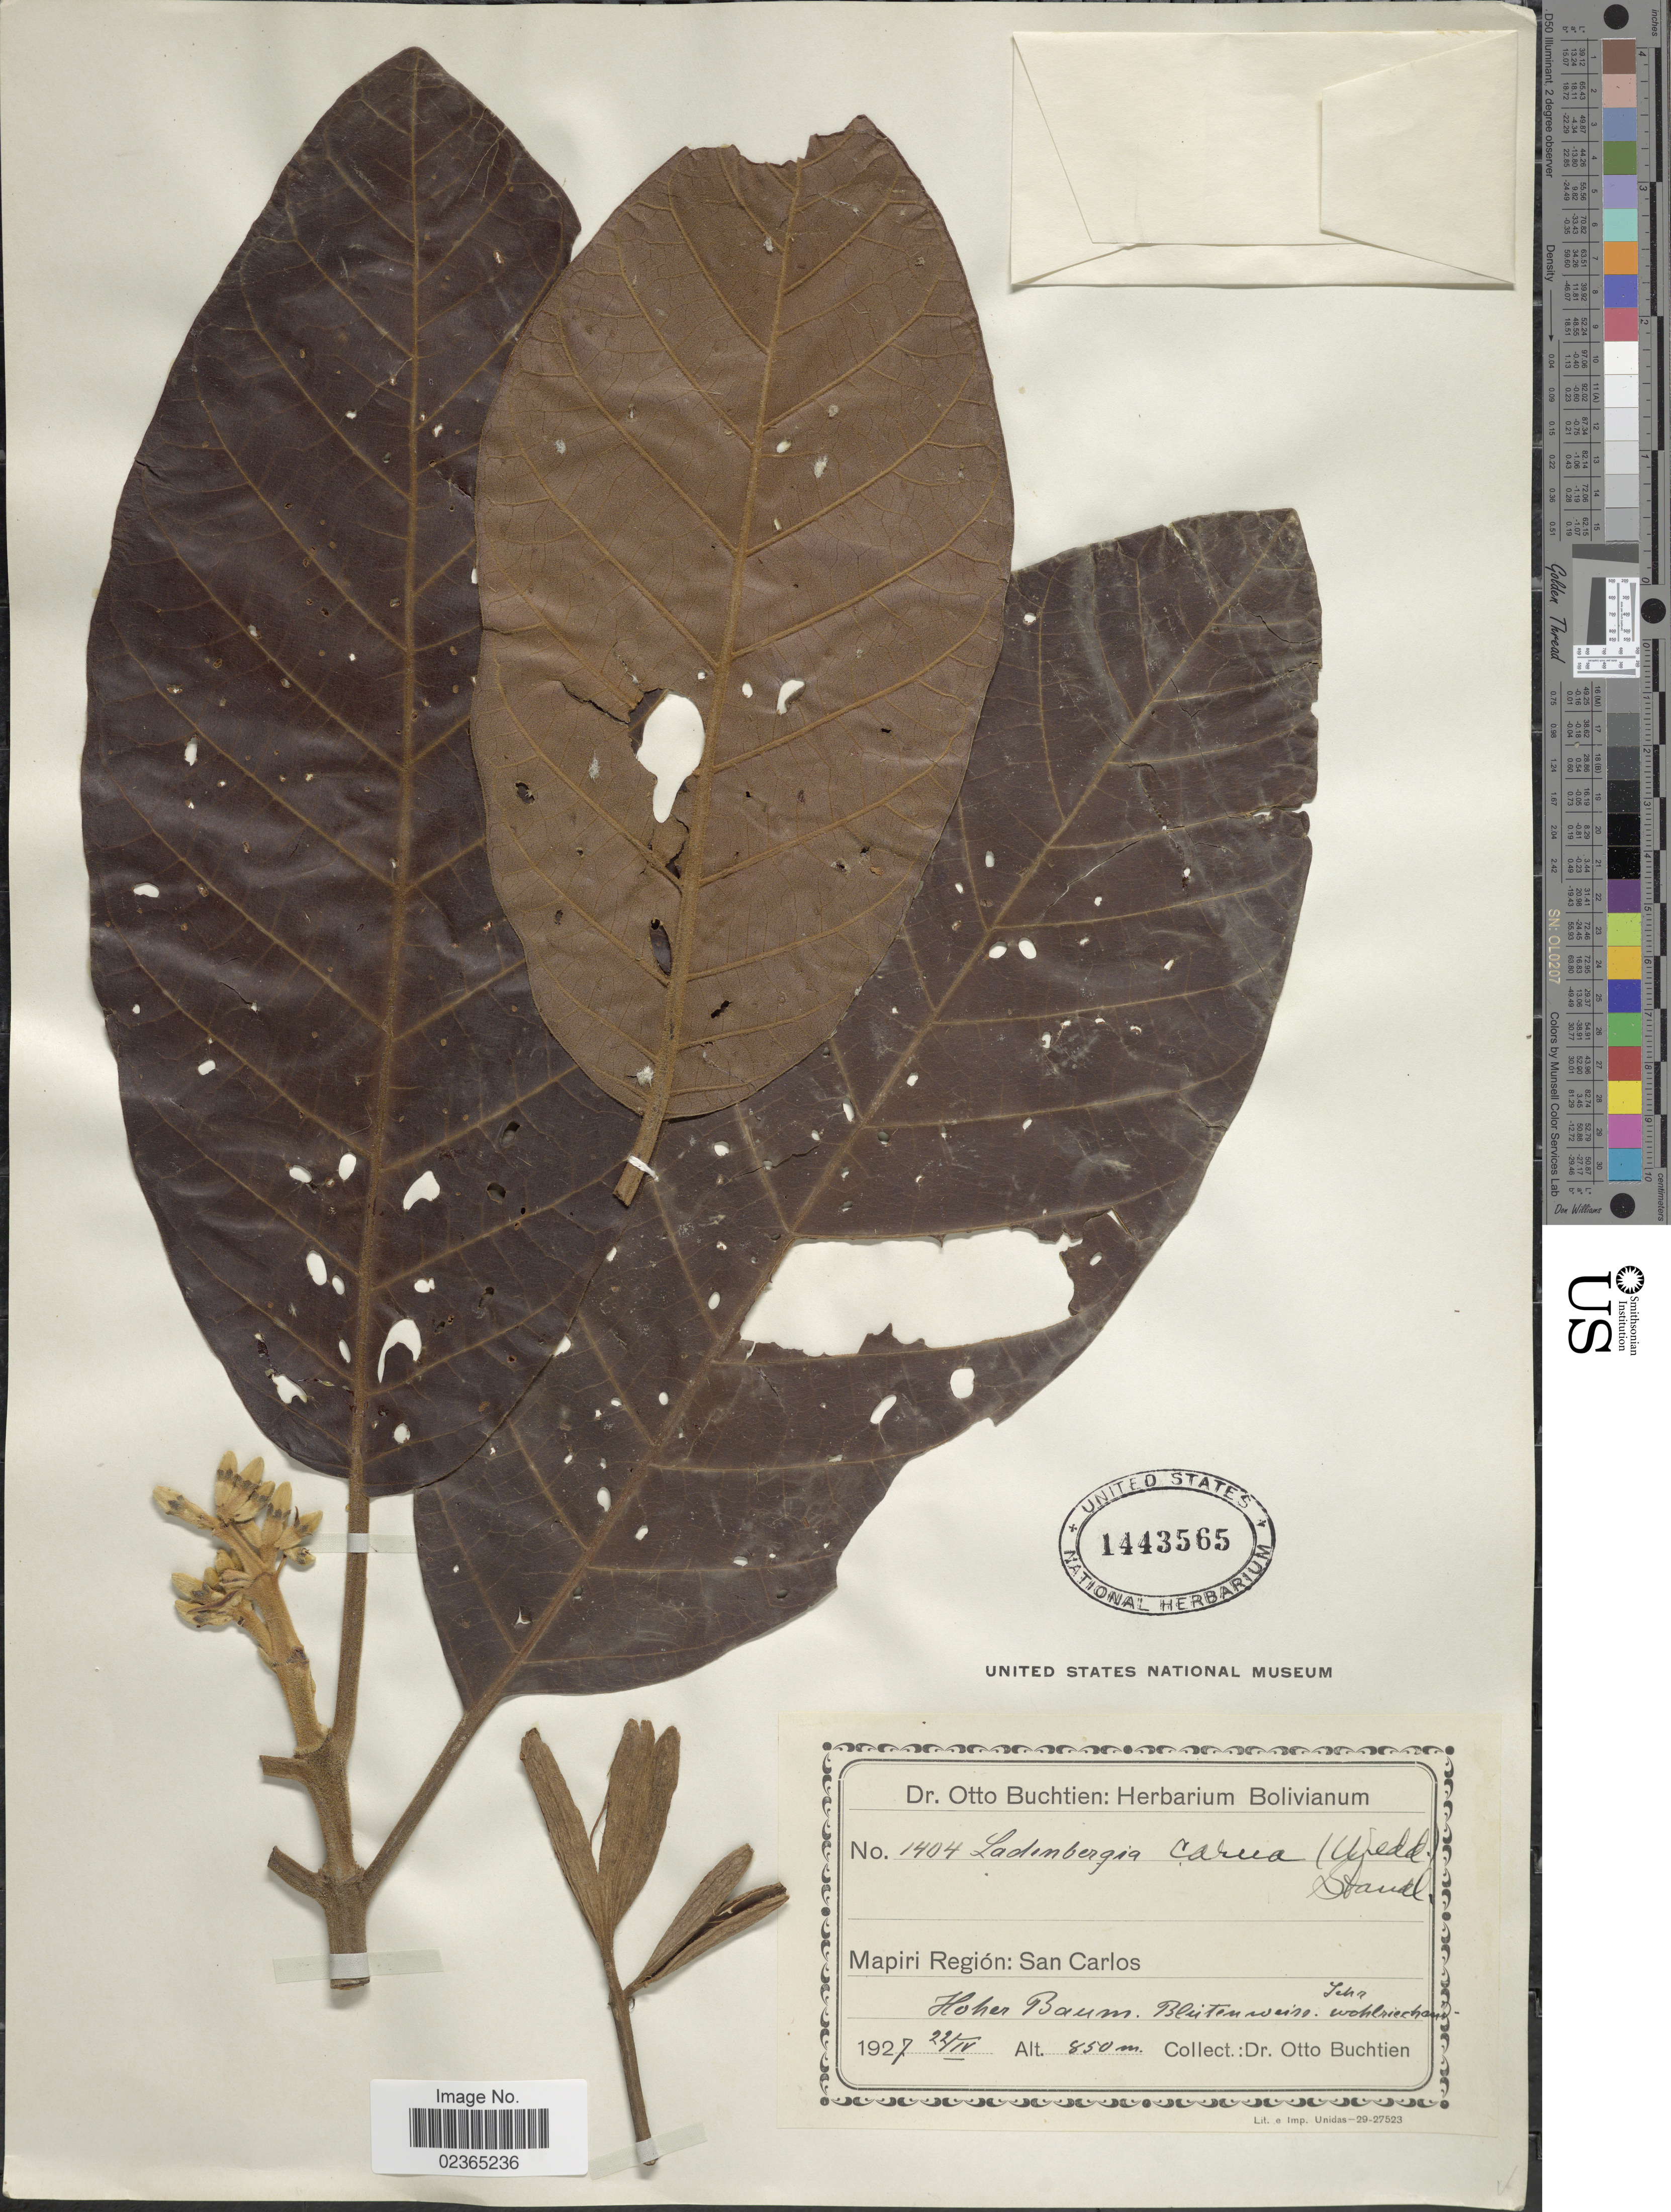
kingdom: Plantae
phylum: Tracheophyta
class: Magnoliopsida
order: Gentianales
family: Rubiaceae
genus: Ladenbergia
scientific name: Ladenbergia carua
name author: (Wedd.) Standl.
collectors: O. Buchtien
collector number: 1404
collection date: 1927-04-22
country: Bolivia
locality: Mapiri Region: San Carlos.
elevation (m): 850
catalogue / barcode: US 1443565